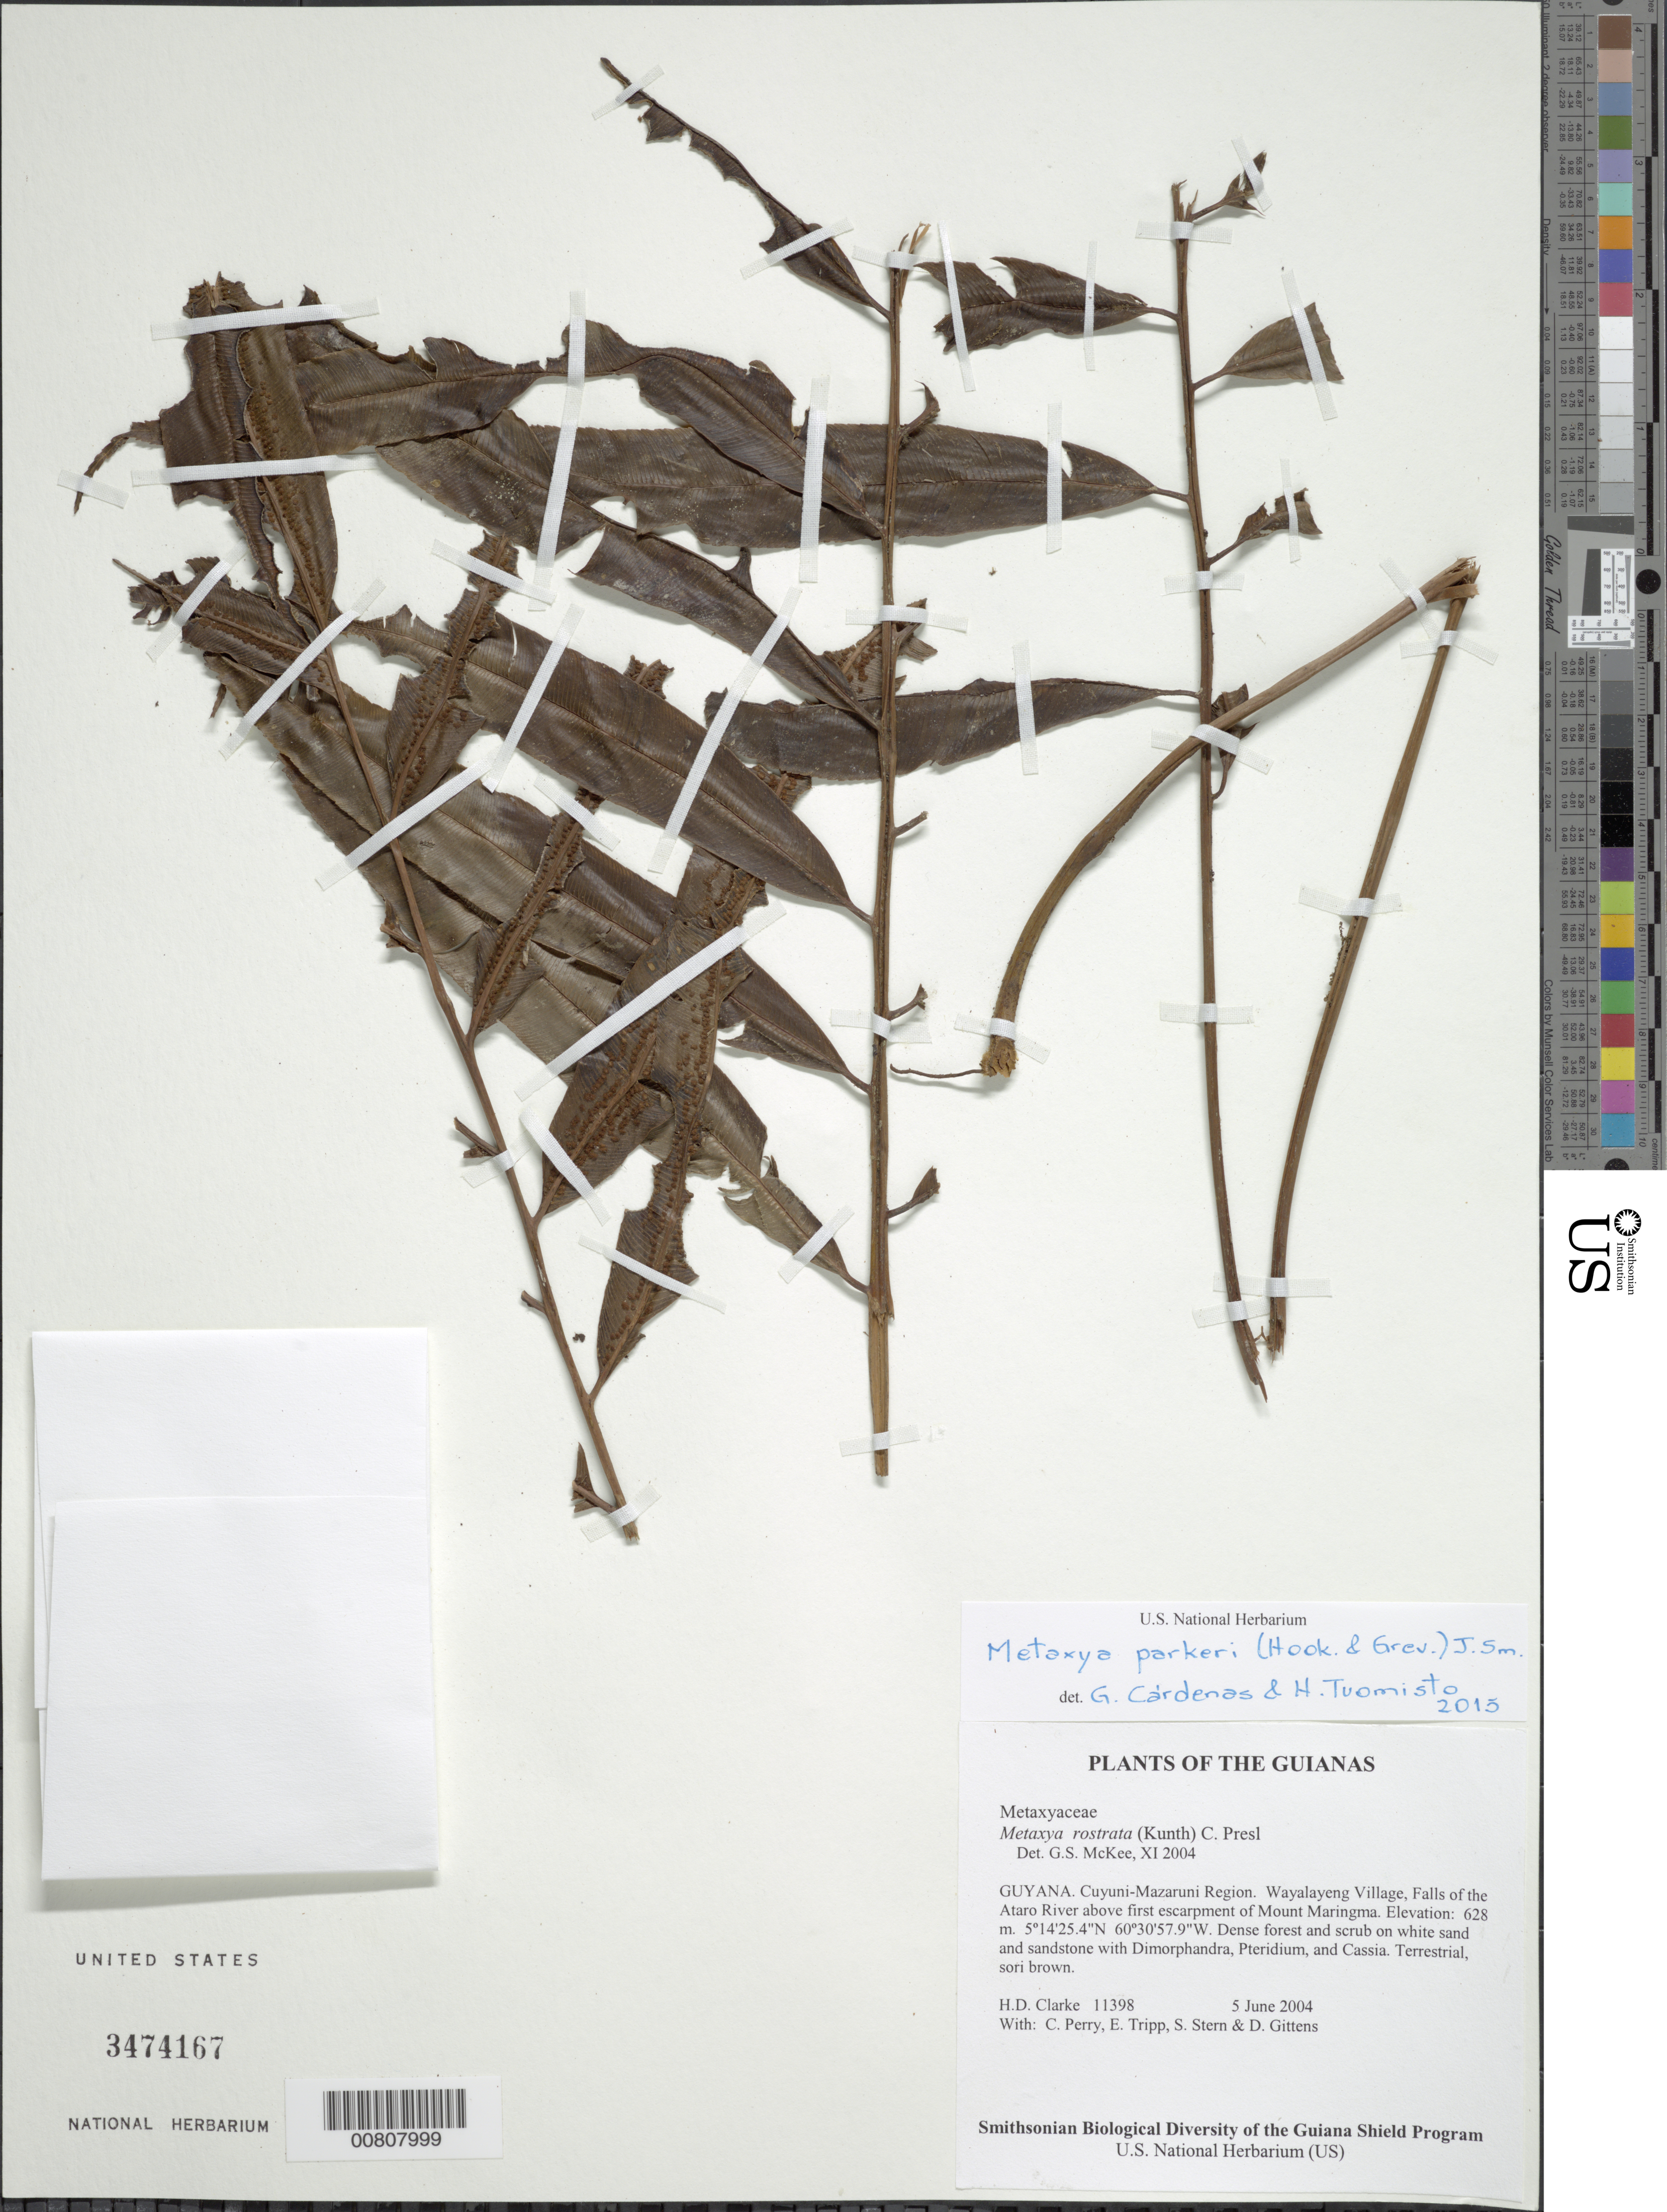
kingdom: Plantae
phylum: Tracheophyta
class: Polypodiopsida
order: Cyatheales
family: Metaxyaceae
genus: Metaxya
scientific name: Metaxya parkeri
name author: (Hook. & Grev.) J. Sm.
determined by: Cárdenas, G.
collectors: H. D. Clarke, C. Perry, E. Tripp, S. R. Stern & D. Gittens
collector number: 11398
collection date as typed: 5 June 2004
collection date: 2004-06-05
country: Guyana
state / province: Cuyuni-Mazaruni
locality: Wayalayeng Village, Falls of the Ataro River above first escarpment of Mount Maringma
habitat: Dense forest and scrub on white sand and sandstone with Dimorphandra, Pteridium, and Cassia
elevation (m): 628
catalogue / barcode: US 3474167